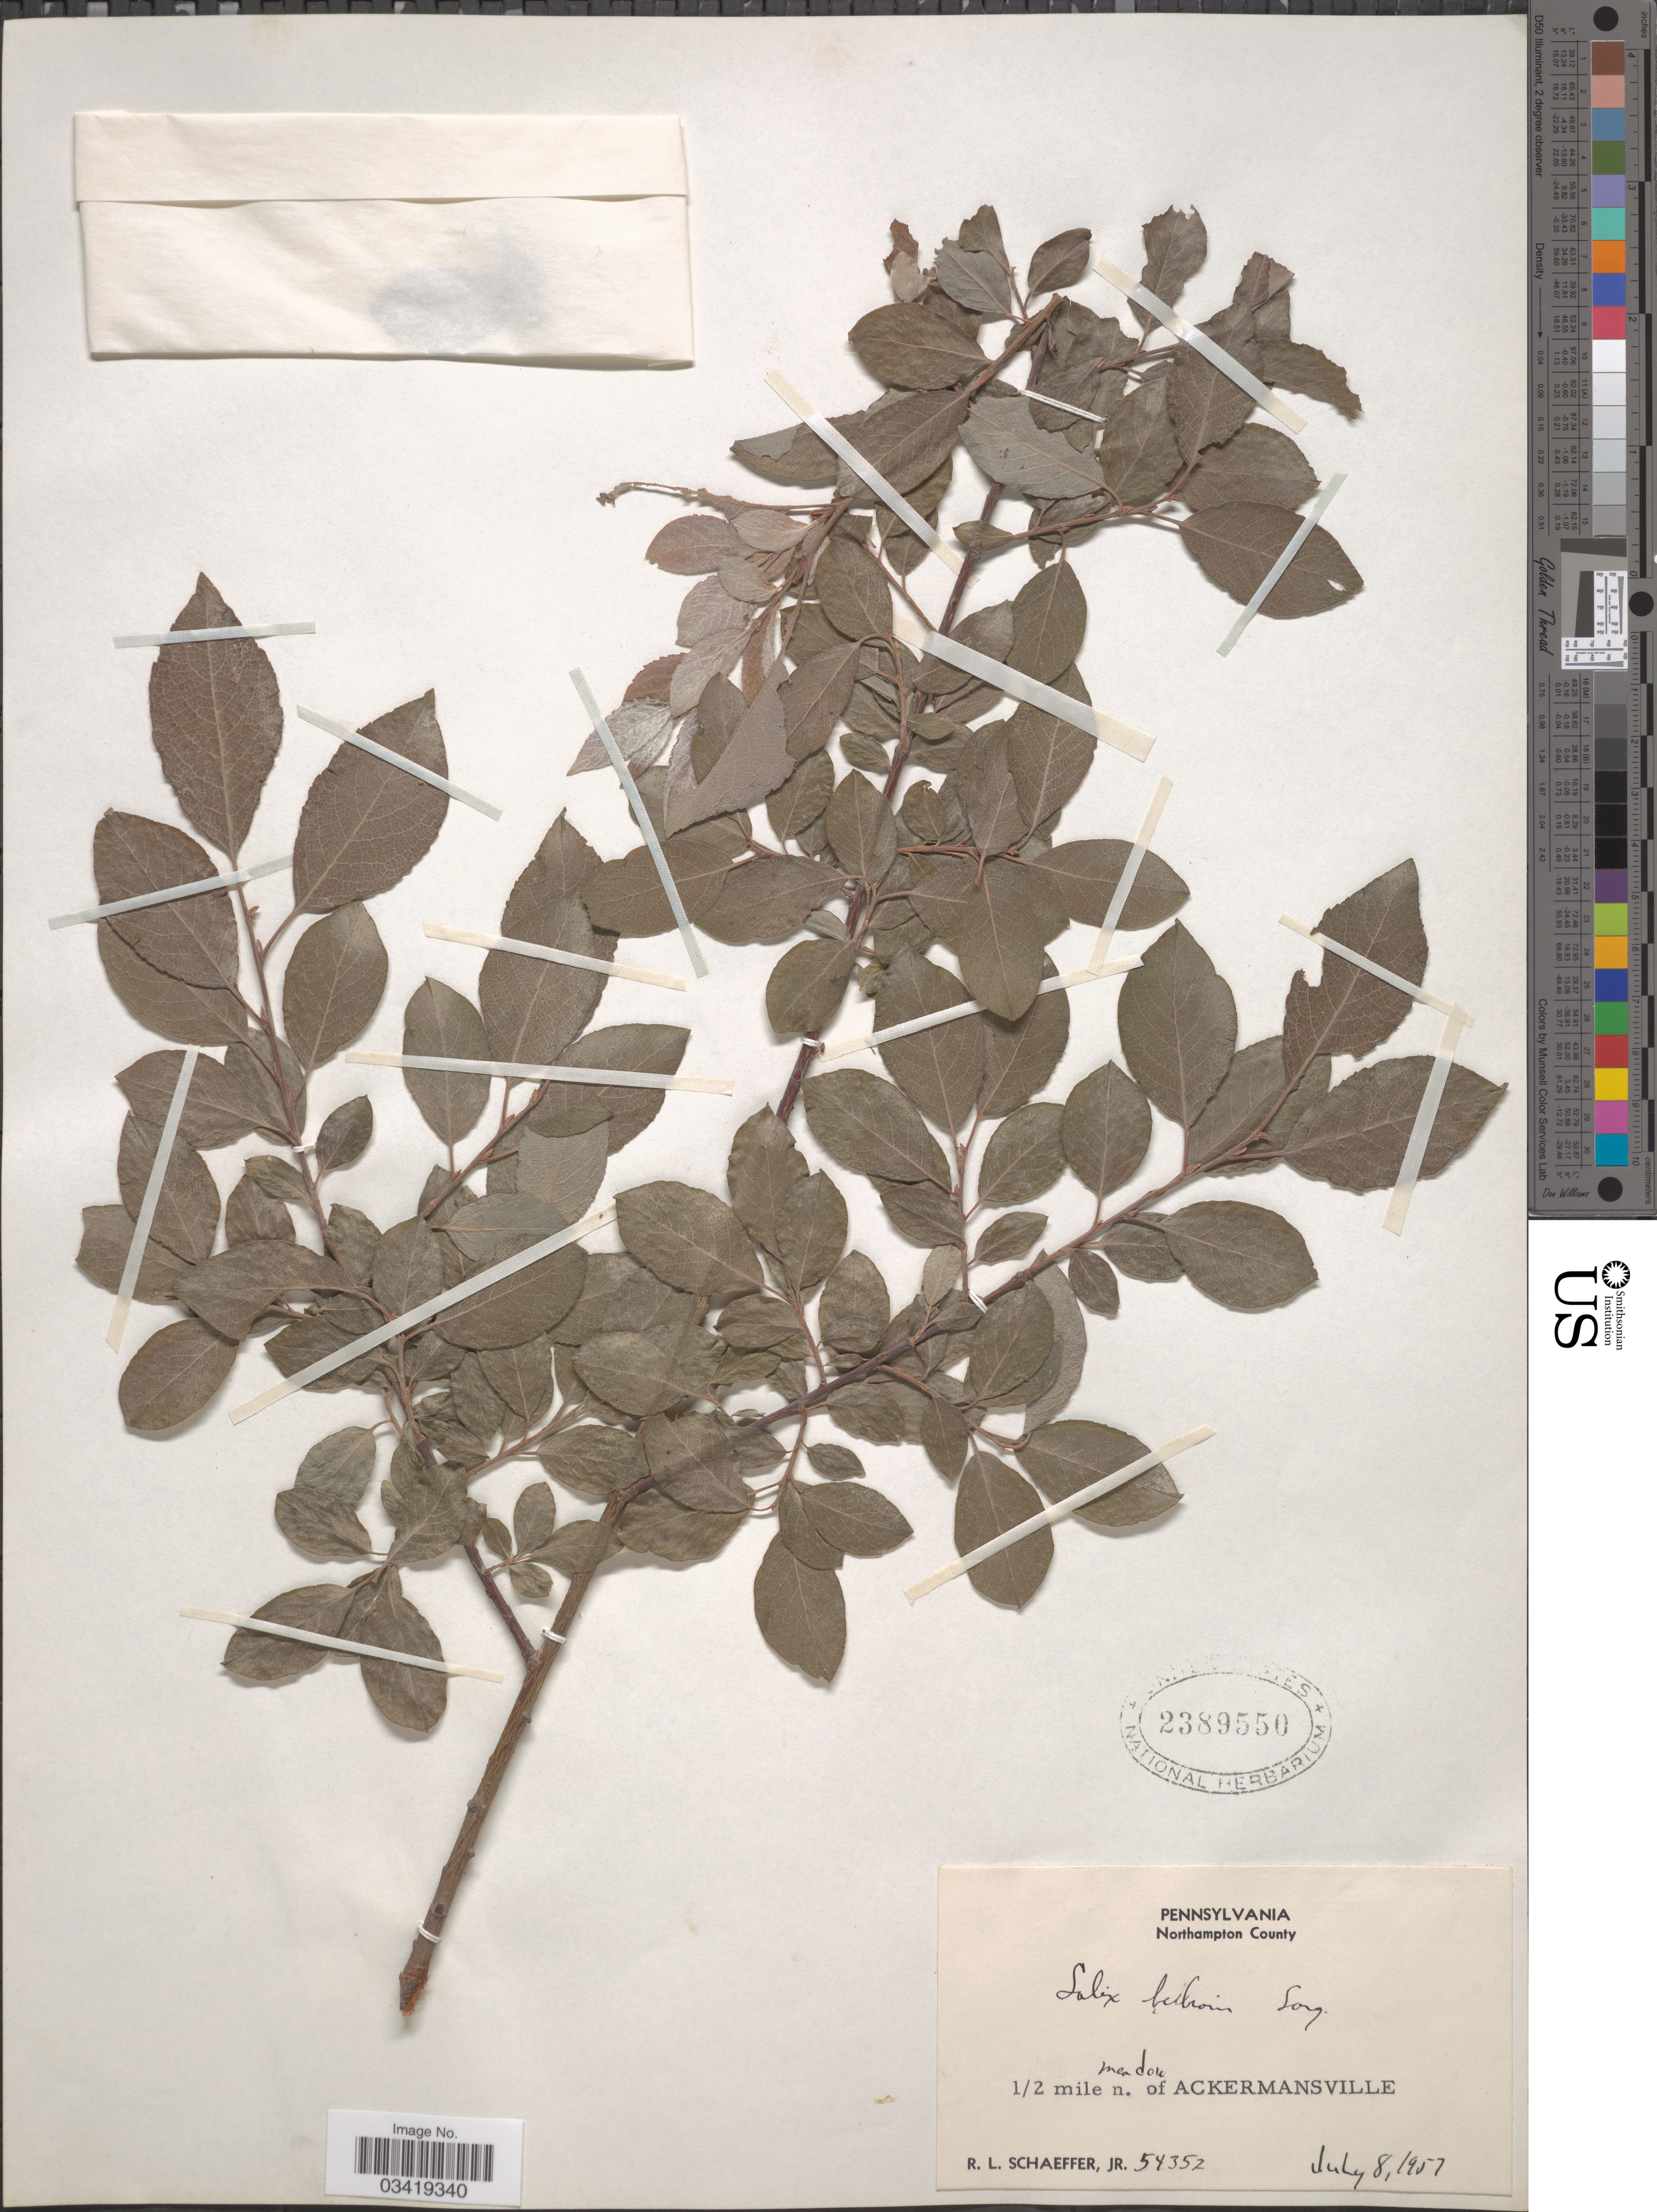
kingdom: Plantae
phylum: Tracheophyta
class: Magnoliopsida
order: Malpighiales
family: Salicaceae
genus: Salix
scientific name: Salix bebbiana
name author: Sarg.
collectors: R. L. Schaeffer Jr.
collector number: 54352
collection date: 1957-07-08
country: United States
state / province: Pennsylvania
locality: Northampton County. ½ mile n. of Ackermansville.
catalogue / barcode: US 2389550